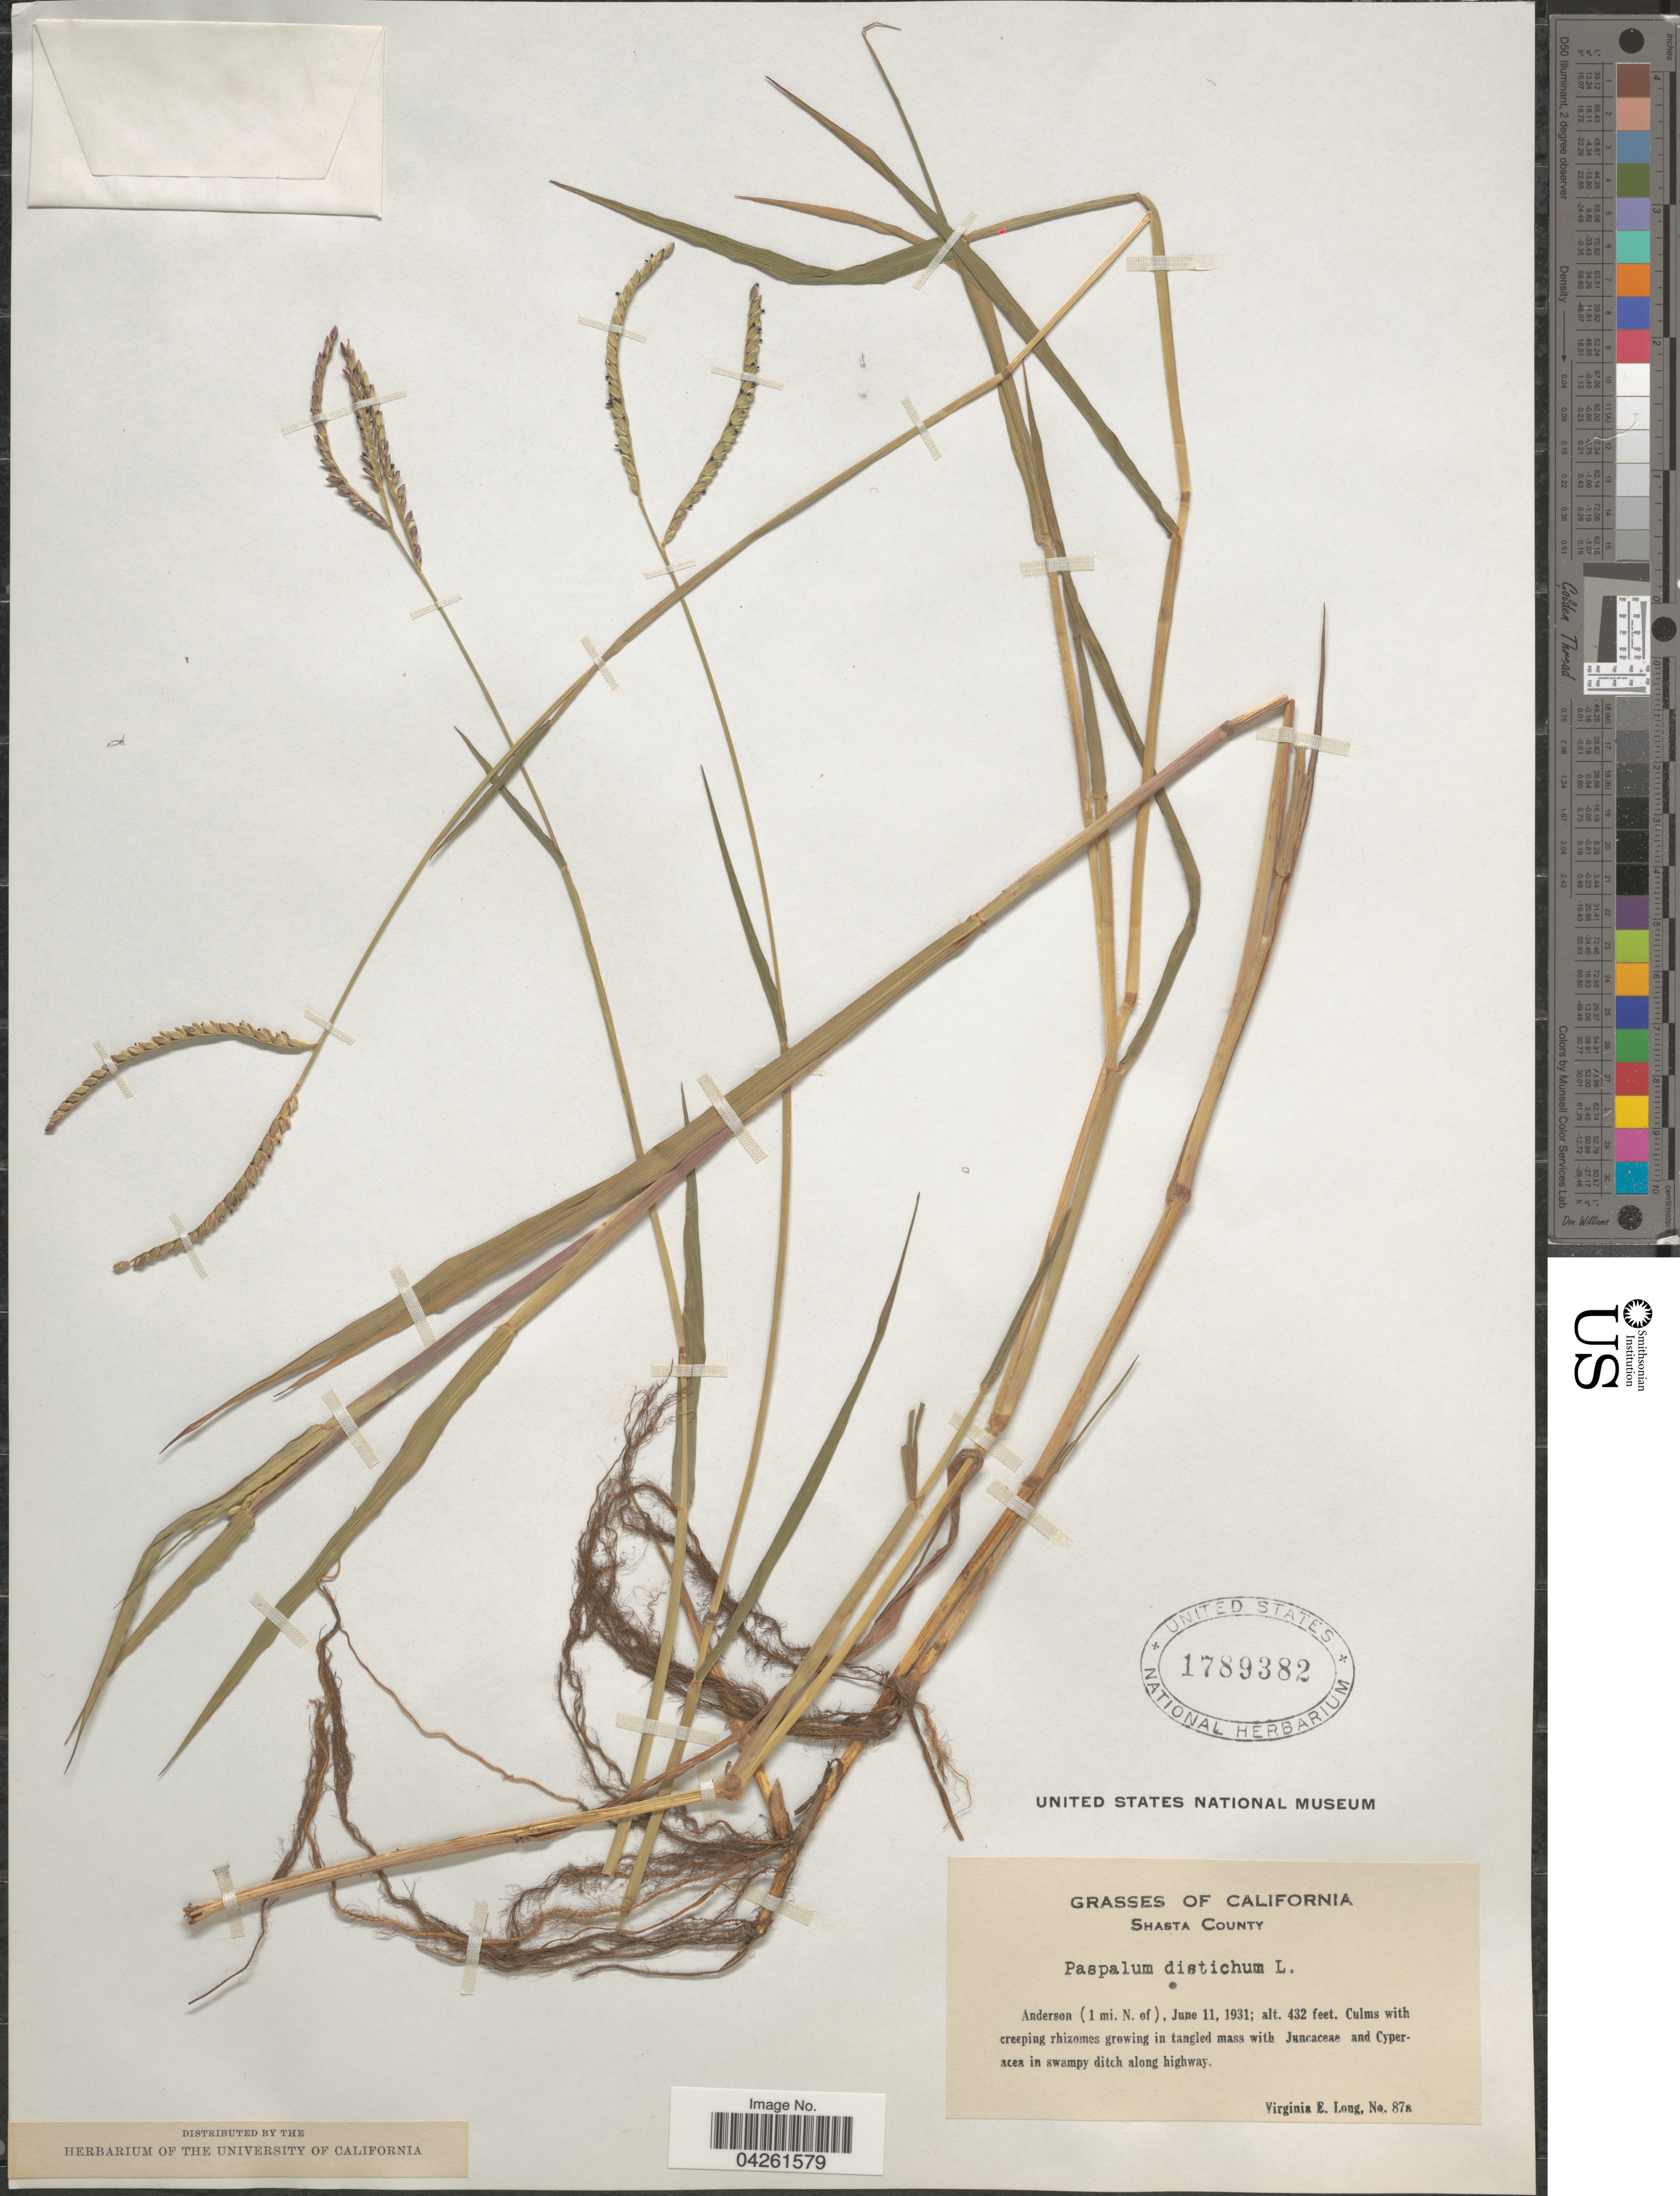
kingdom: Plantae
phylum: Tracheophyta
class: Liliopsida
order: Poales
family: Poaceae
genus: Paspalum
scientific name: Paspalum distichum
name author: L.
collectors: V. Long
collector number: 87a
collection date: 1931-06-11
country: United States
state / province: California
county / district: Shasta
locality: Shasta County. Anderson (1 mi. N. of).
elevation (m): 132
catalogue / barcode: US 1789382